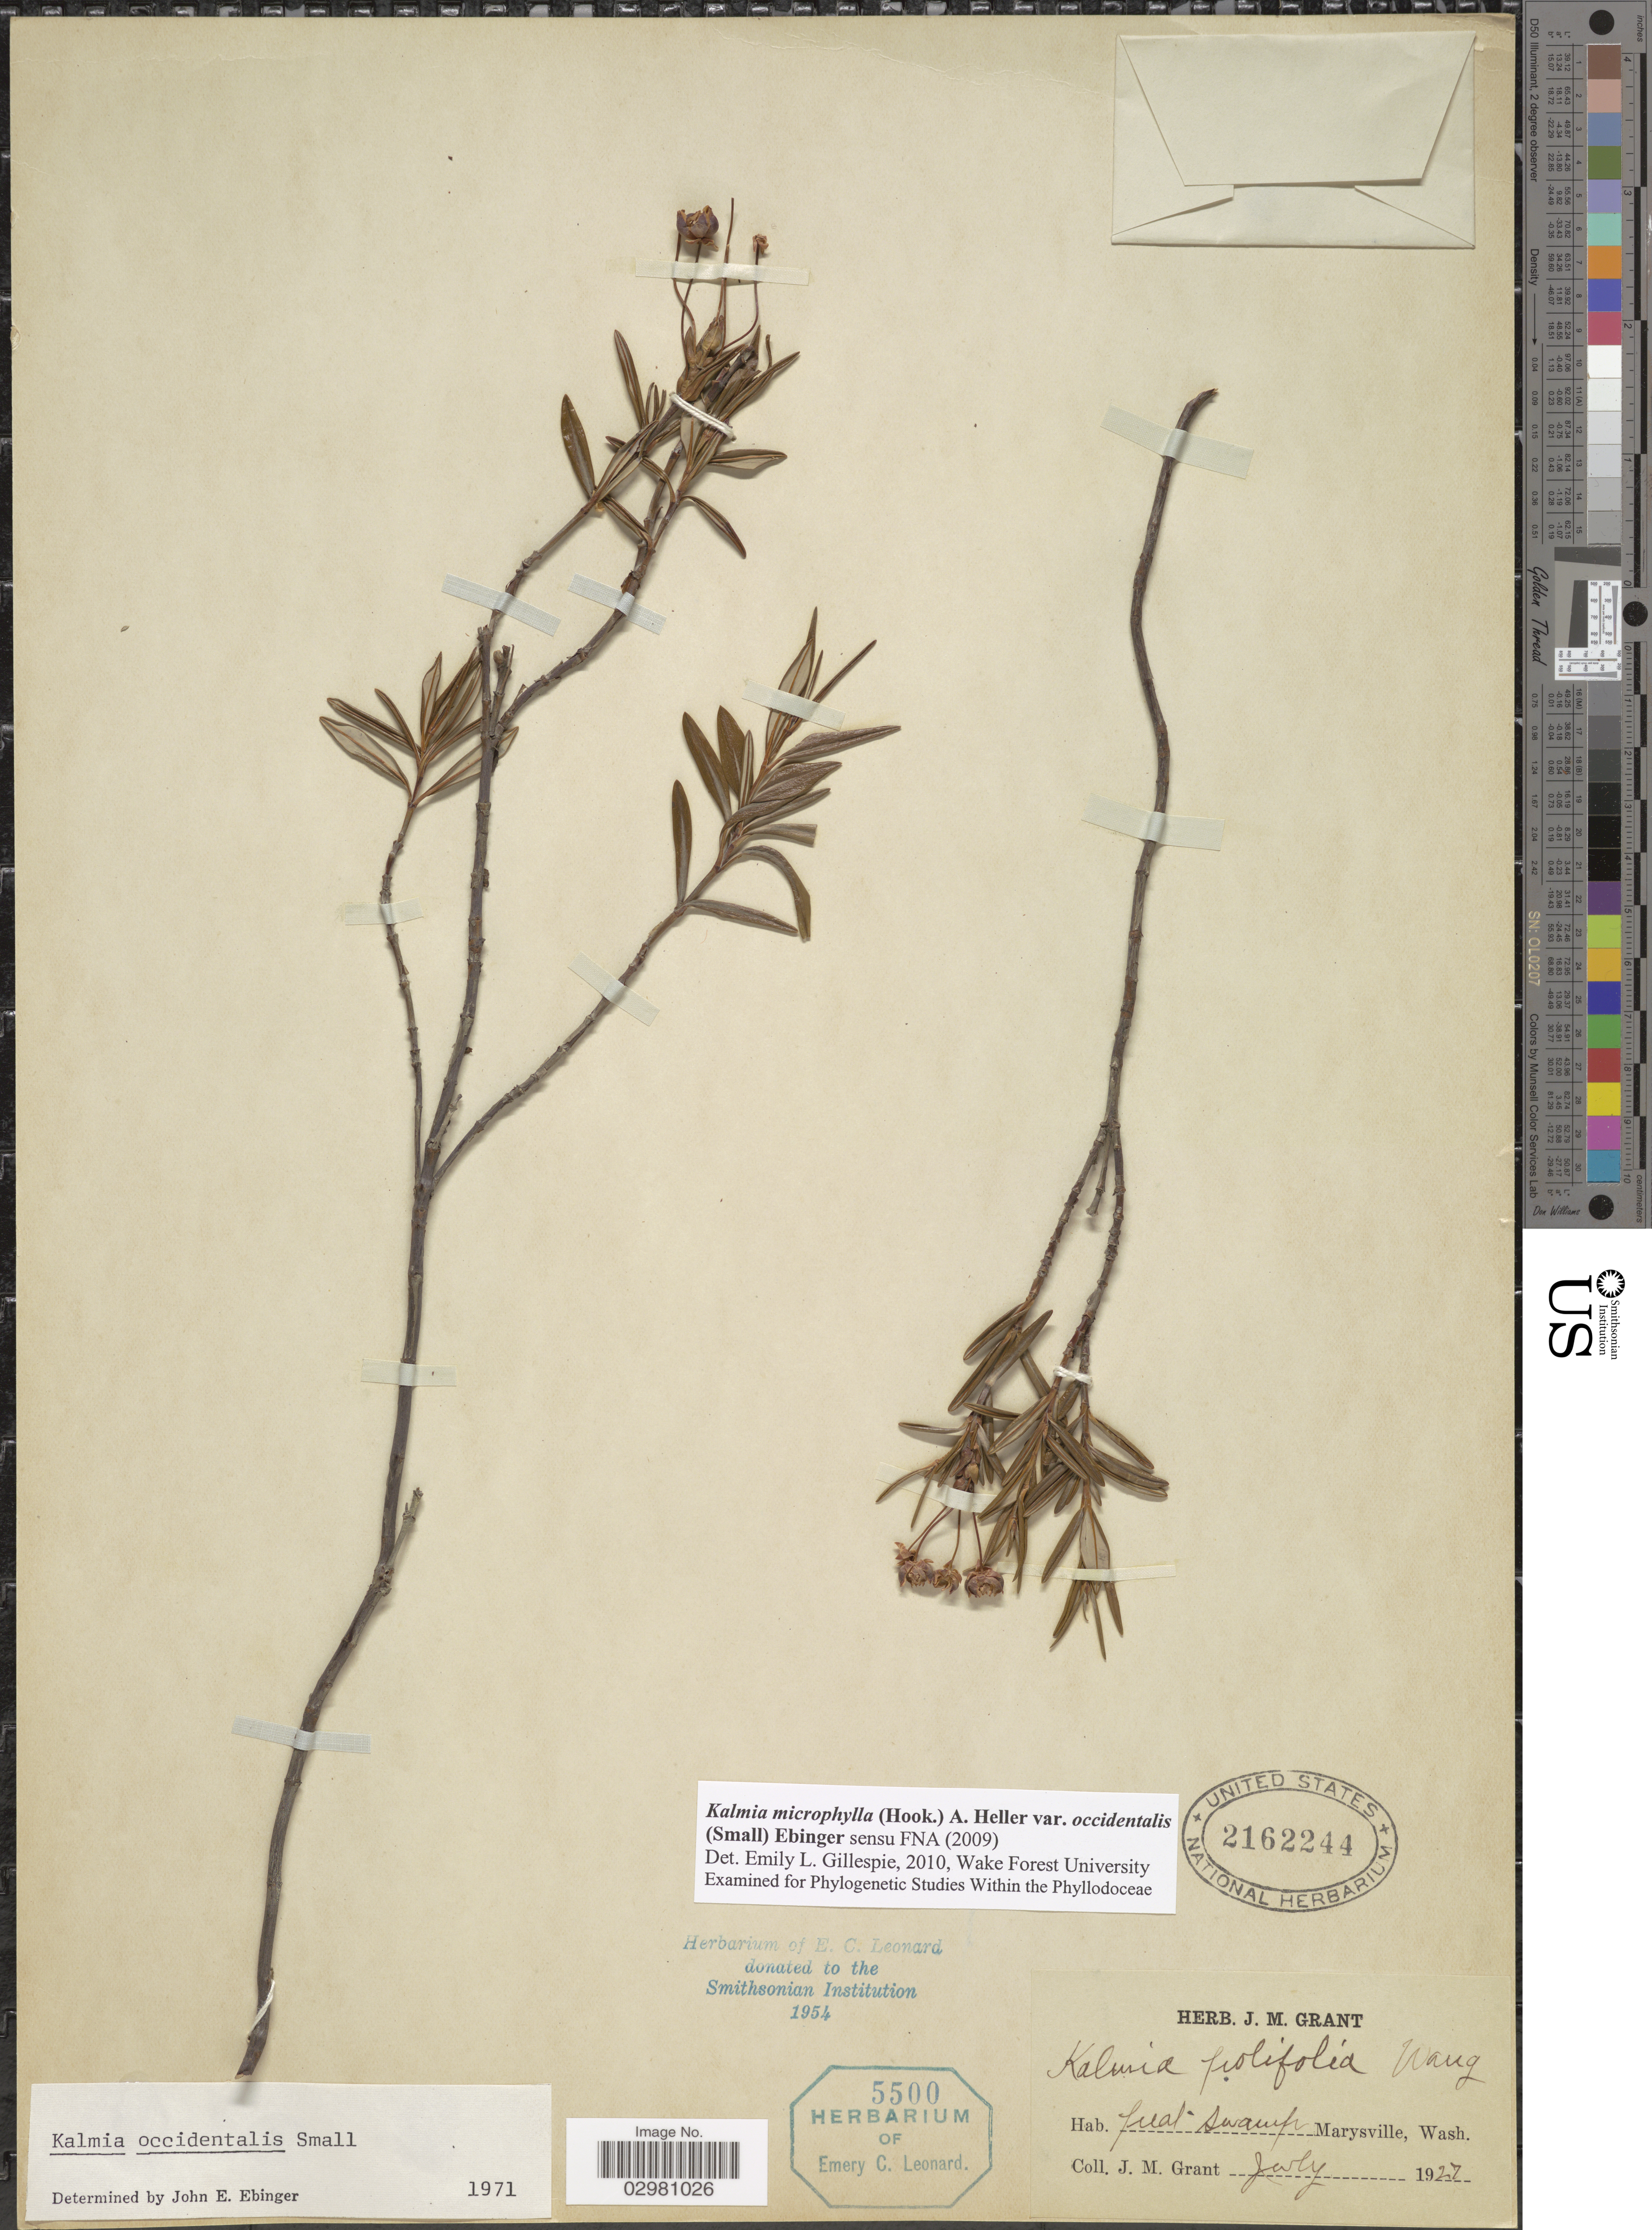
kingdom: Plantae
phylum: Tracheophyta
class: Magnoliopsida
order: Ericales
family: Ericaceae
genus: Kalmia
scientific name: Kalmia microphylla var. occidentalis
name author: (Small) Ebinger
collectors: J. M. Grant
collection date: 1927-07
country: United States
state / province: Washington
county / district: Snohomish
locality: Marysville, Wash.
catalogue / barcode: US 2162244